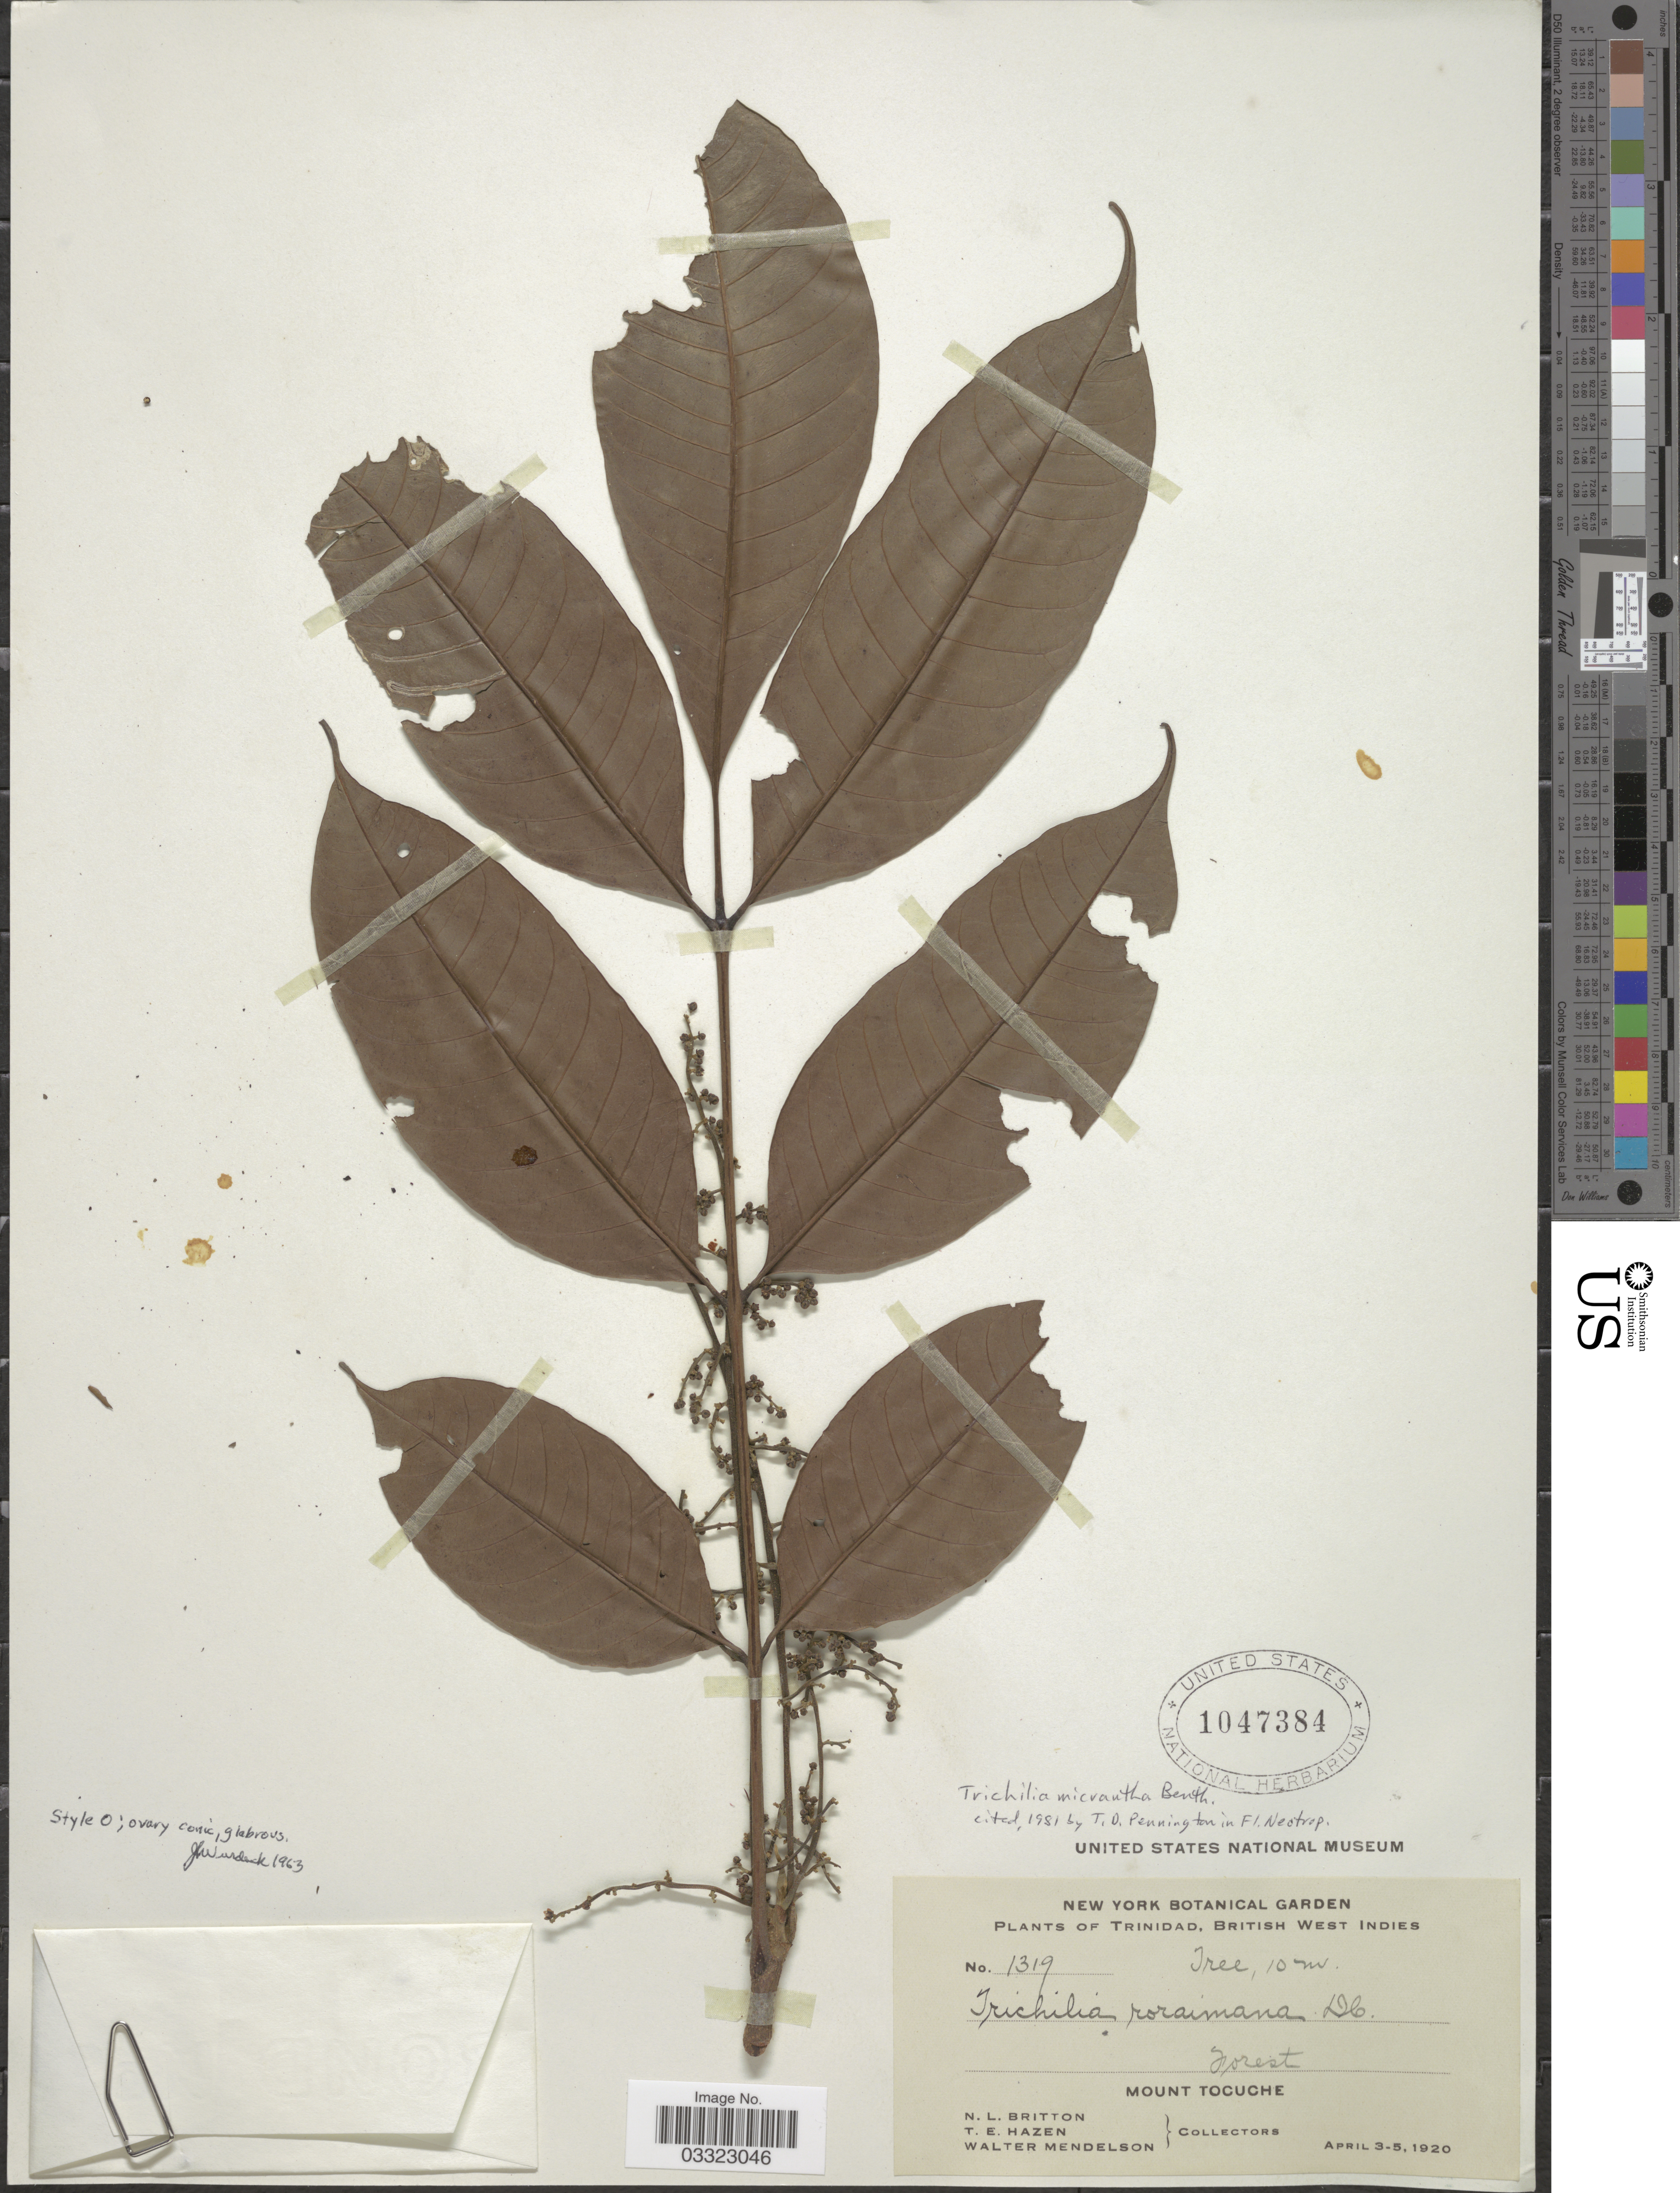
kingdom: Plantae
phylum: Tracheophyta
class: Magnoliopsida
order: Sapindales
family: Meliaceae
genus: Trichilia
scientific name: Trichilia micrantha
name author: Benth.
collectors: N. Britton, T. E. Hazen & W. Mendelson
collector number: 1319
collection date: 1920-04-03/1920-04-05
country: Trinidad and Tobago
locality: British West Indies, Mount Tocuche.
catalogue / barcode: US 1047384